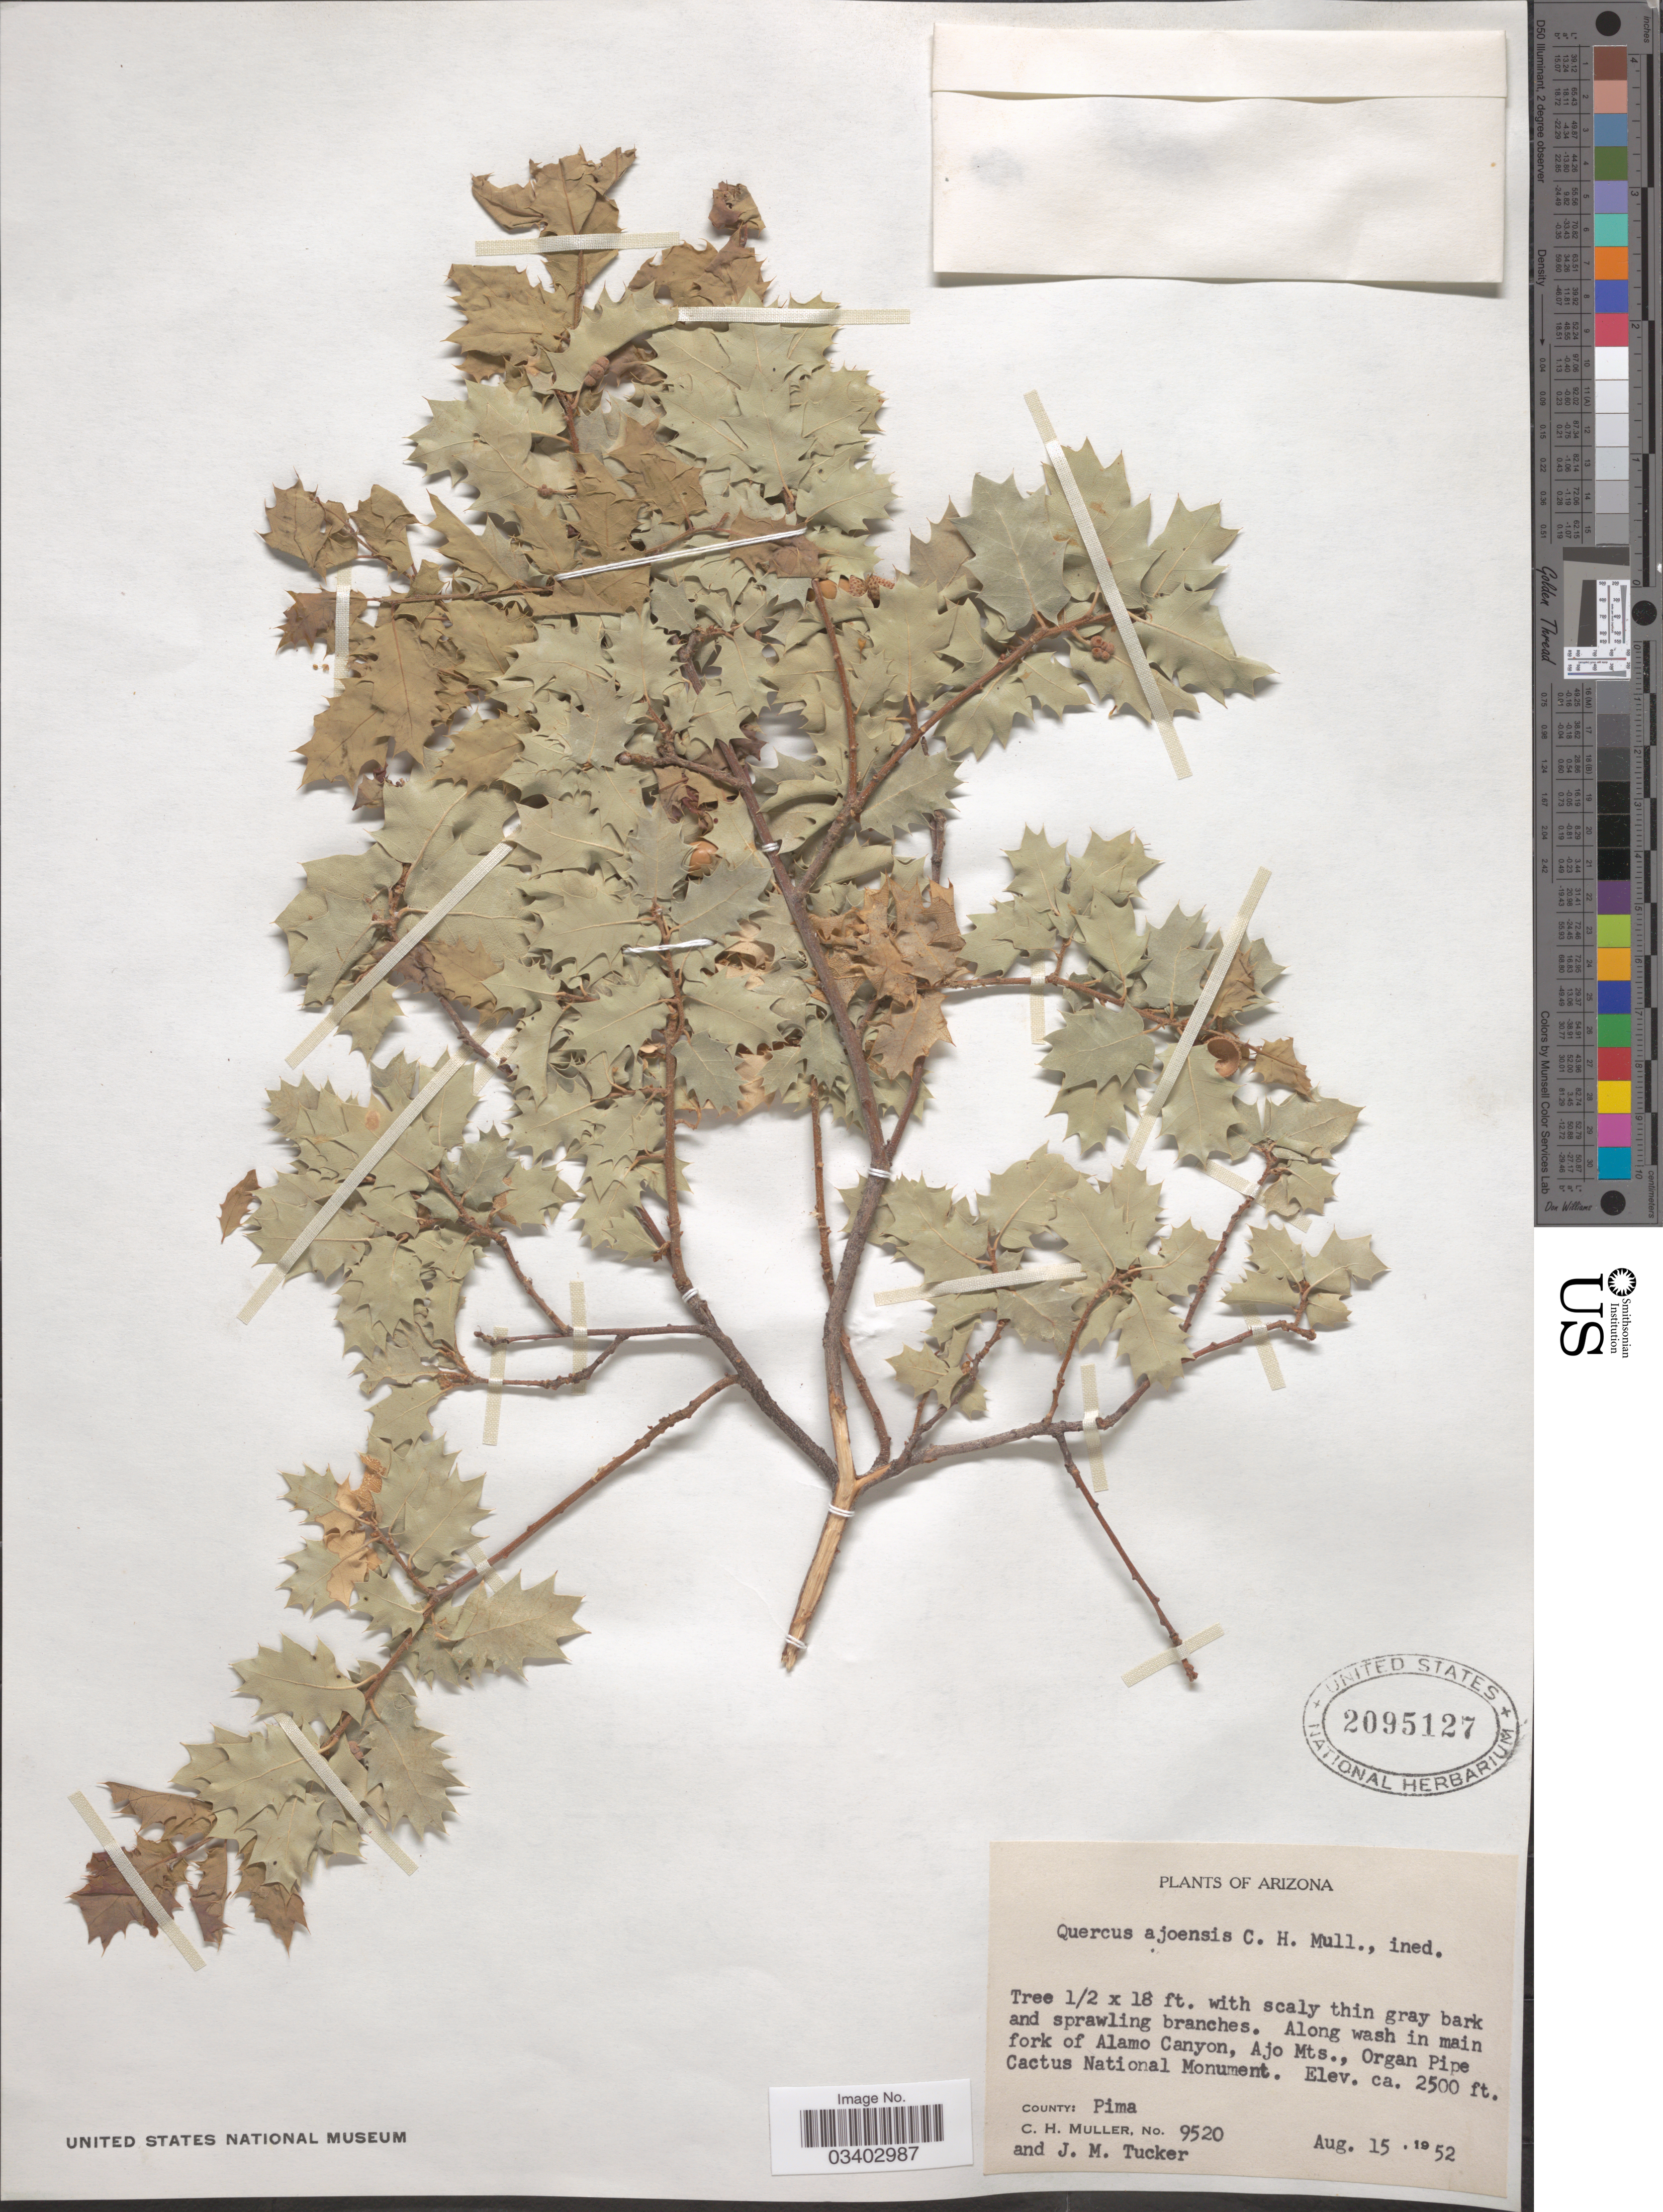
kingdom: Plantae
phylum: Tracheophyta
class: Magnoliopsida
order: Fagales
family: Fagaceae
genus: Quercus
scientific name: Quercus ajoensis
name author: C.H. Mull.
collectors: C. H. Mueller & J. M. Tucker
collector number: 9520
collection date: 1952-08-15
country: United States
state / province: Arizona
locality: Along wash in main fork of Alamo Canyon, Ajo Mts., Organ Pipe Cactus National Monument. County: Pima.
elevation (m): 762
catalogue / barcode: US 2095127